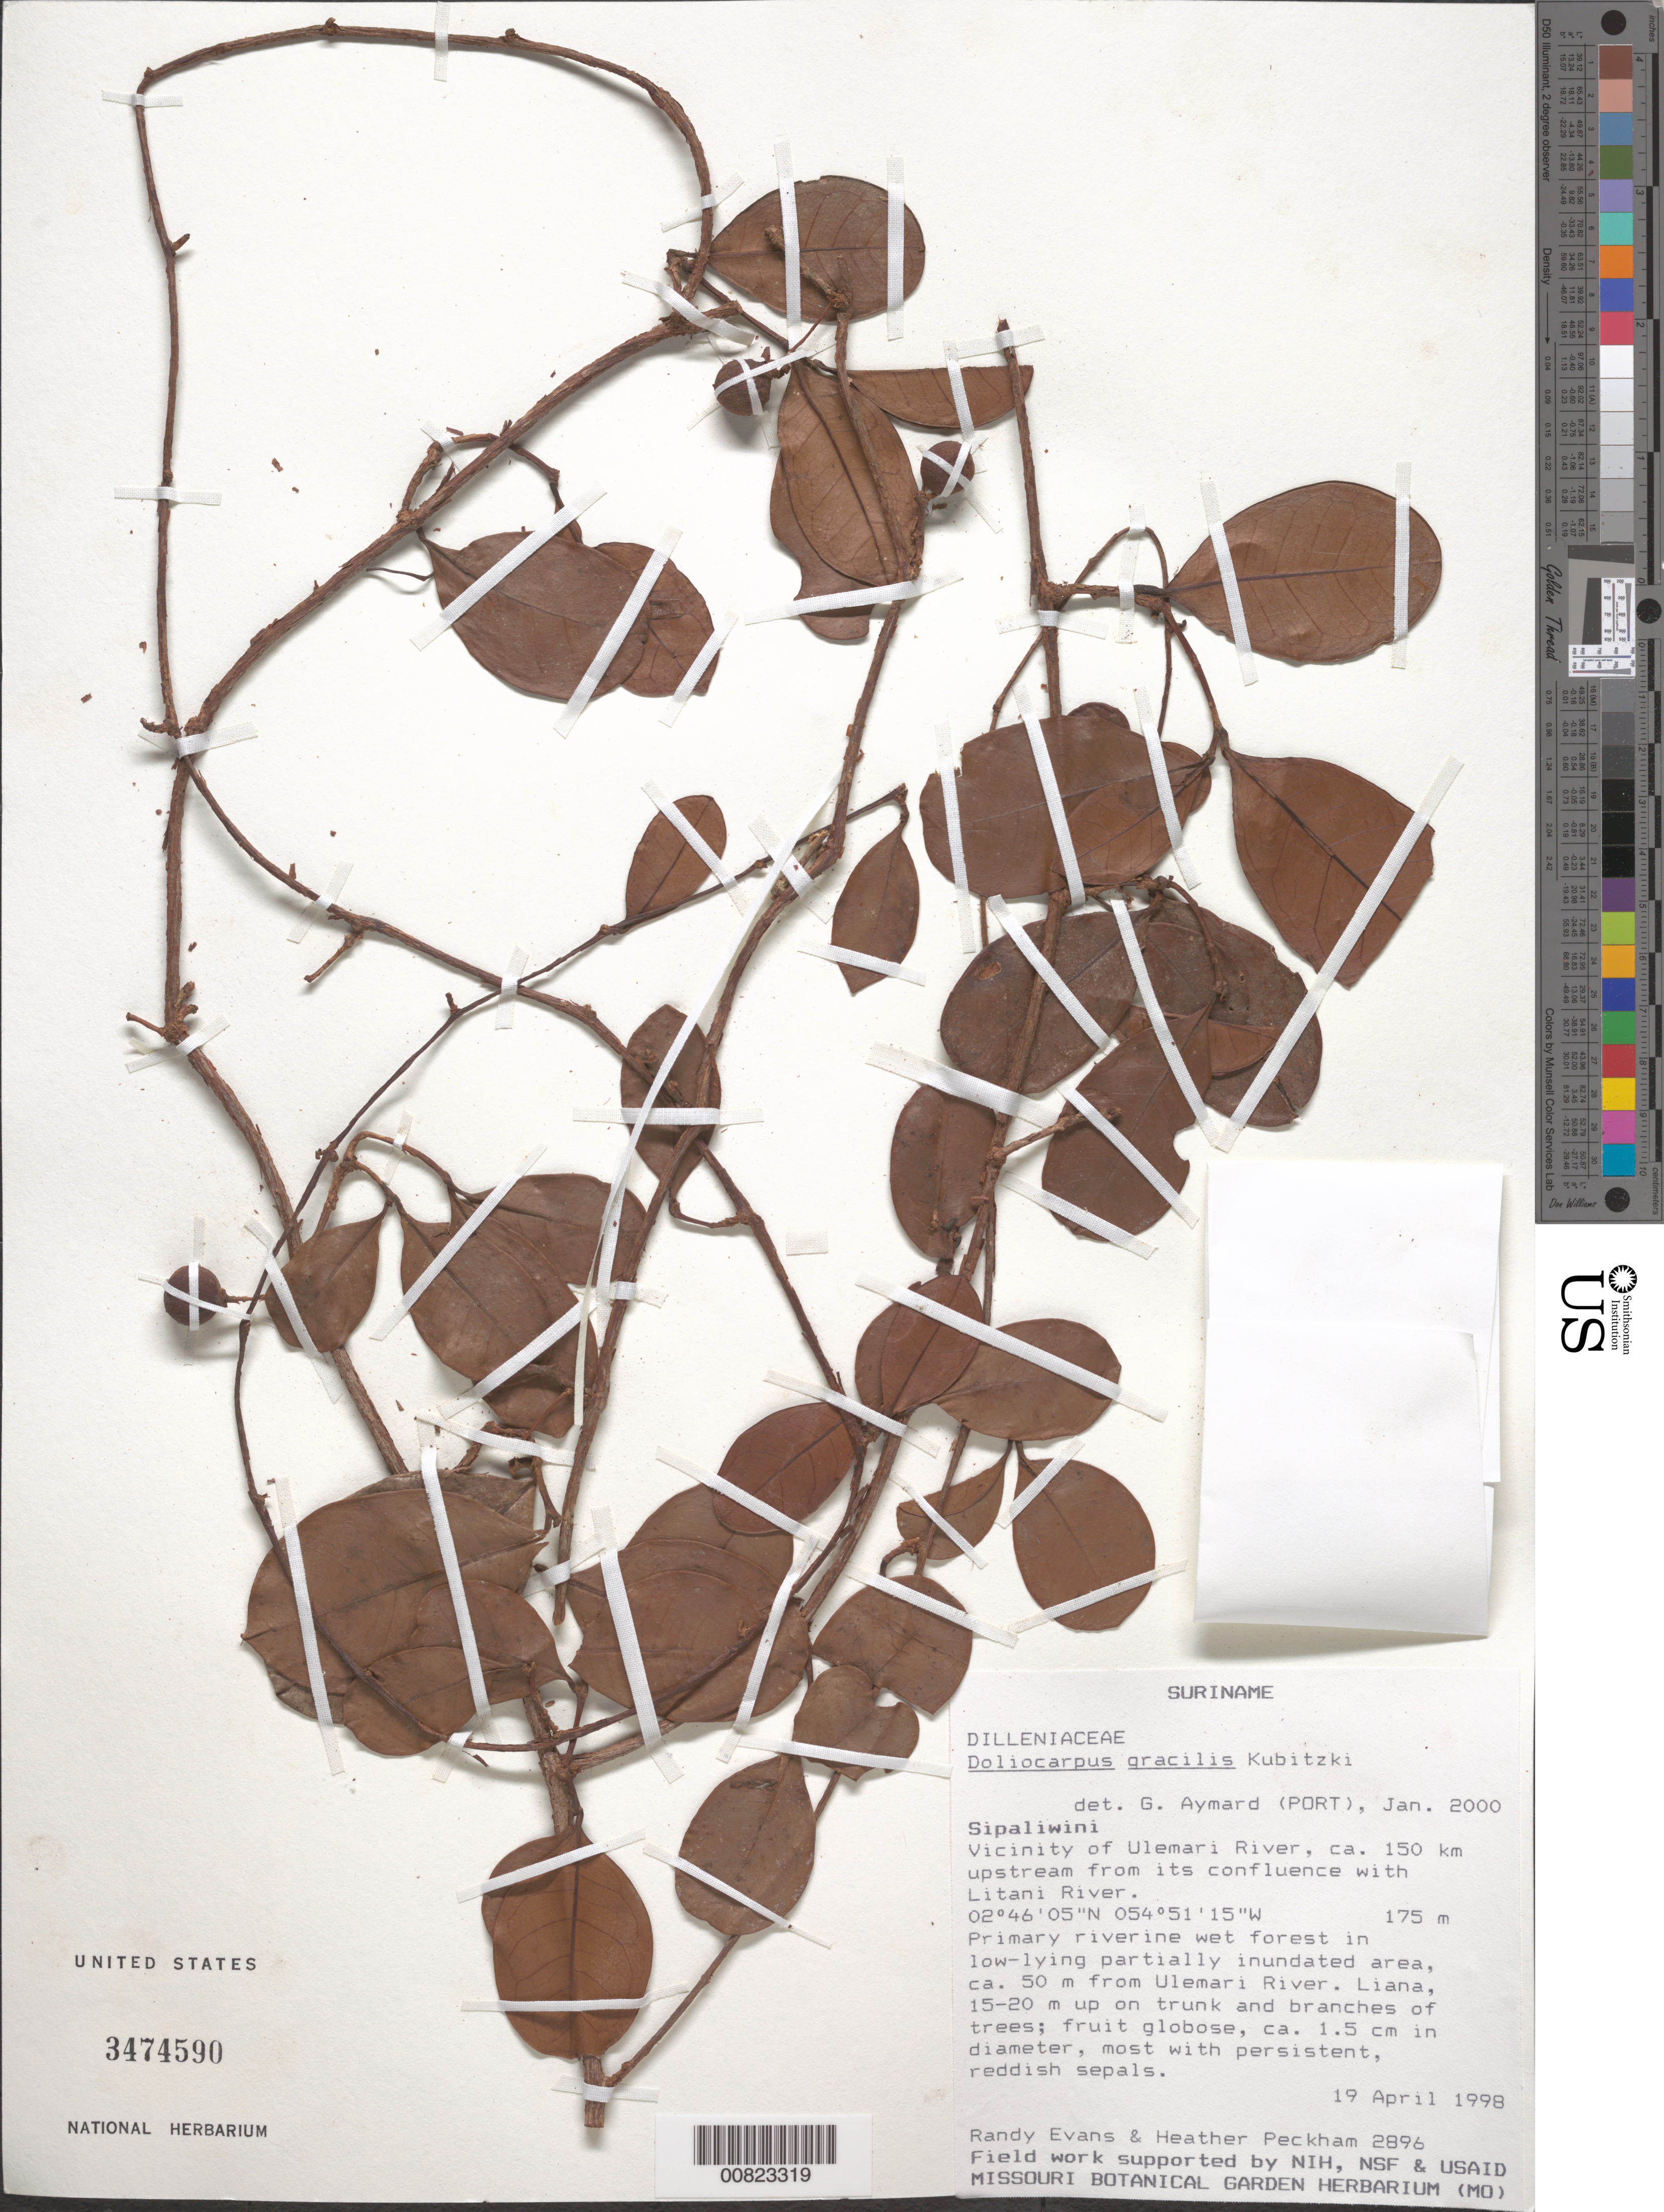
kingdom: Plantae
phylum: Tracheophyta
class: Magnoliopsida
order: Dilleniales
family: Dilleniaceae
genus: Doliocarpus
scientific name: Doliocarpus gracilis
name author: Kubitzki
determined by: Aymard C., G. A., (PORT), Univ. Nac. Exp. de los Llanos Ezequiel Zamora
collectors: R. Evans & H. Peckham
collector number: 2896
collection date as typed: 19-Apr-98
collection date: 1998-04-19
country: Suriname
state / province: Sipaliwini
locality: Ulemari R., ca. 150 km upstream from confl. with Litani R.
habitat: Primary riverine wet forest in low-lying partially inundated area, ca. 50 m from Ulemari River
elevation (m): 175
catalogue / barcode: US 3474590